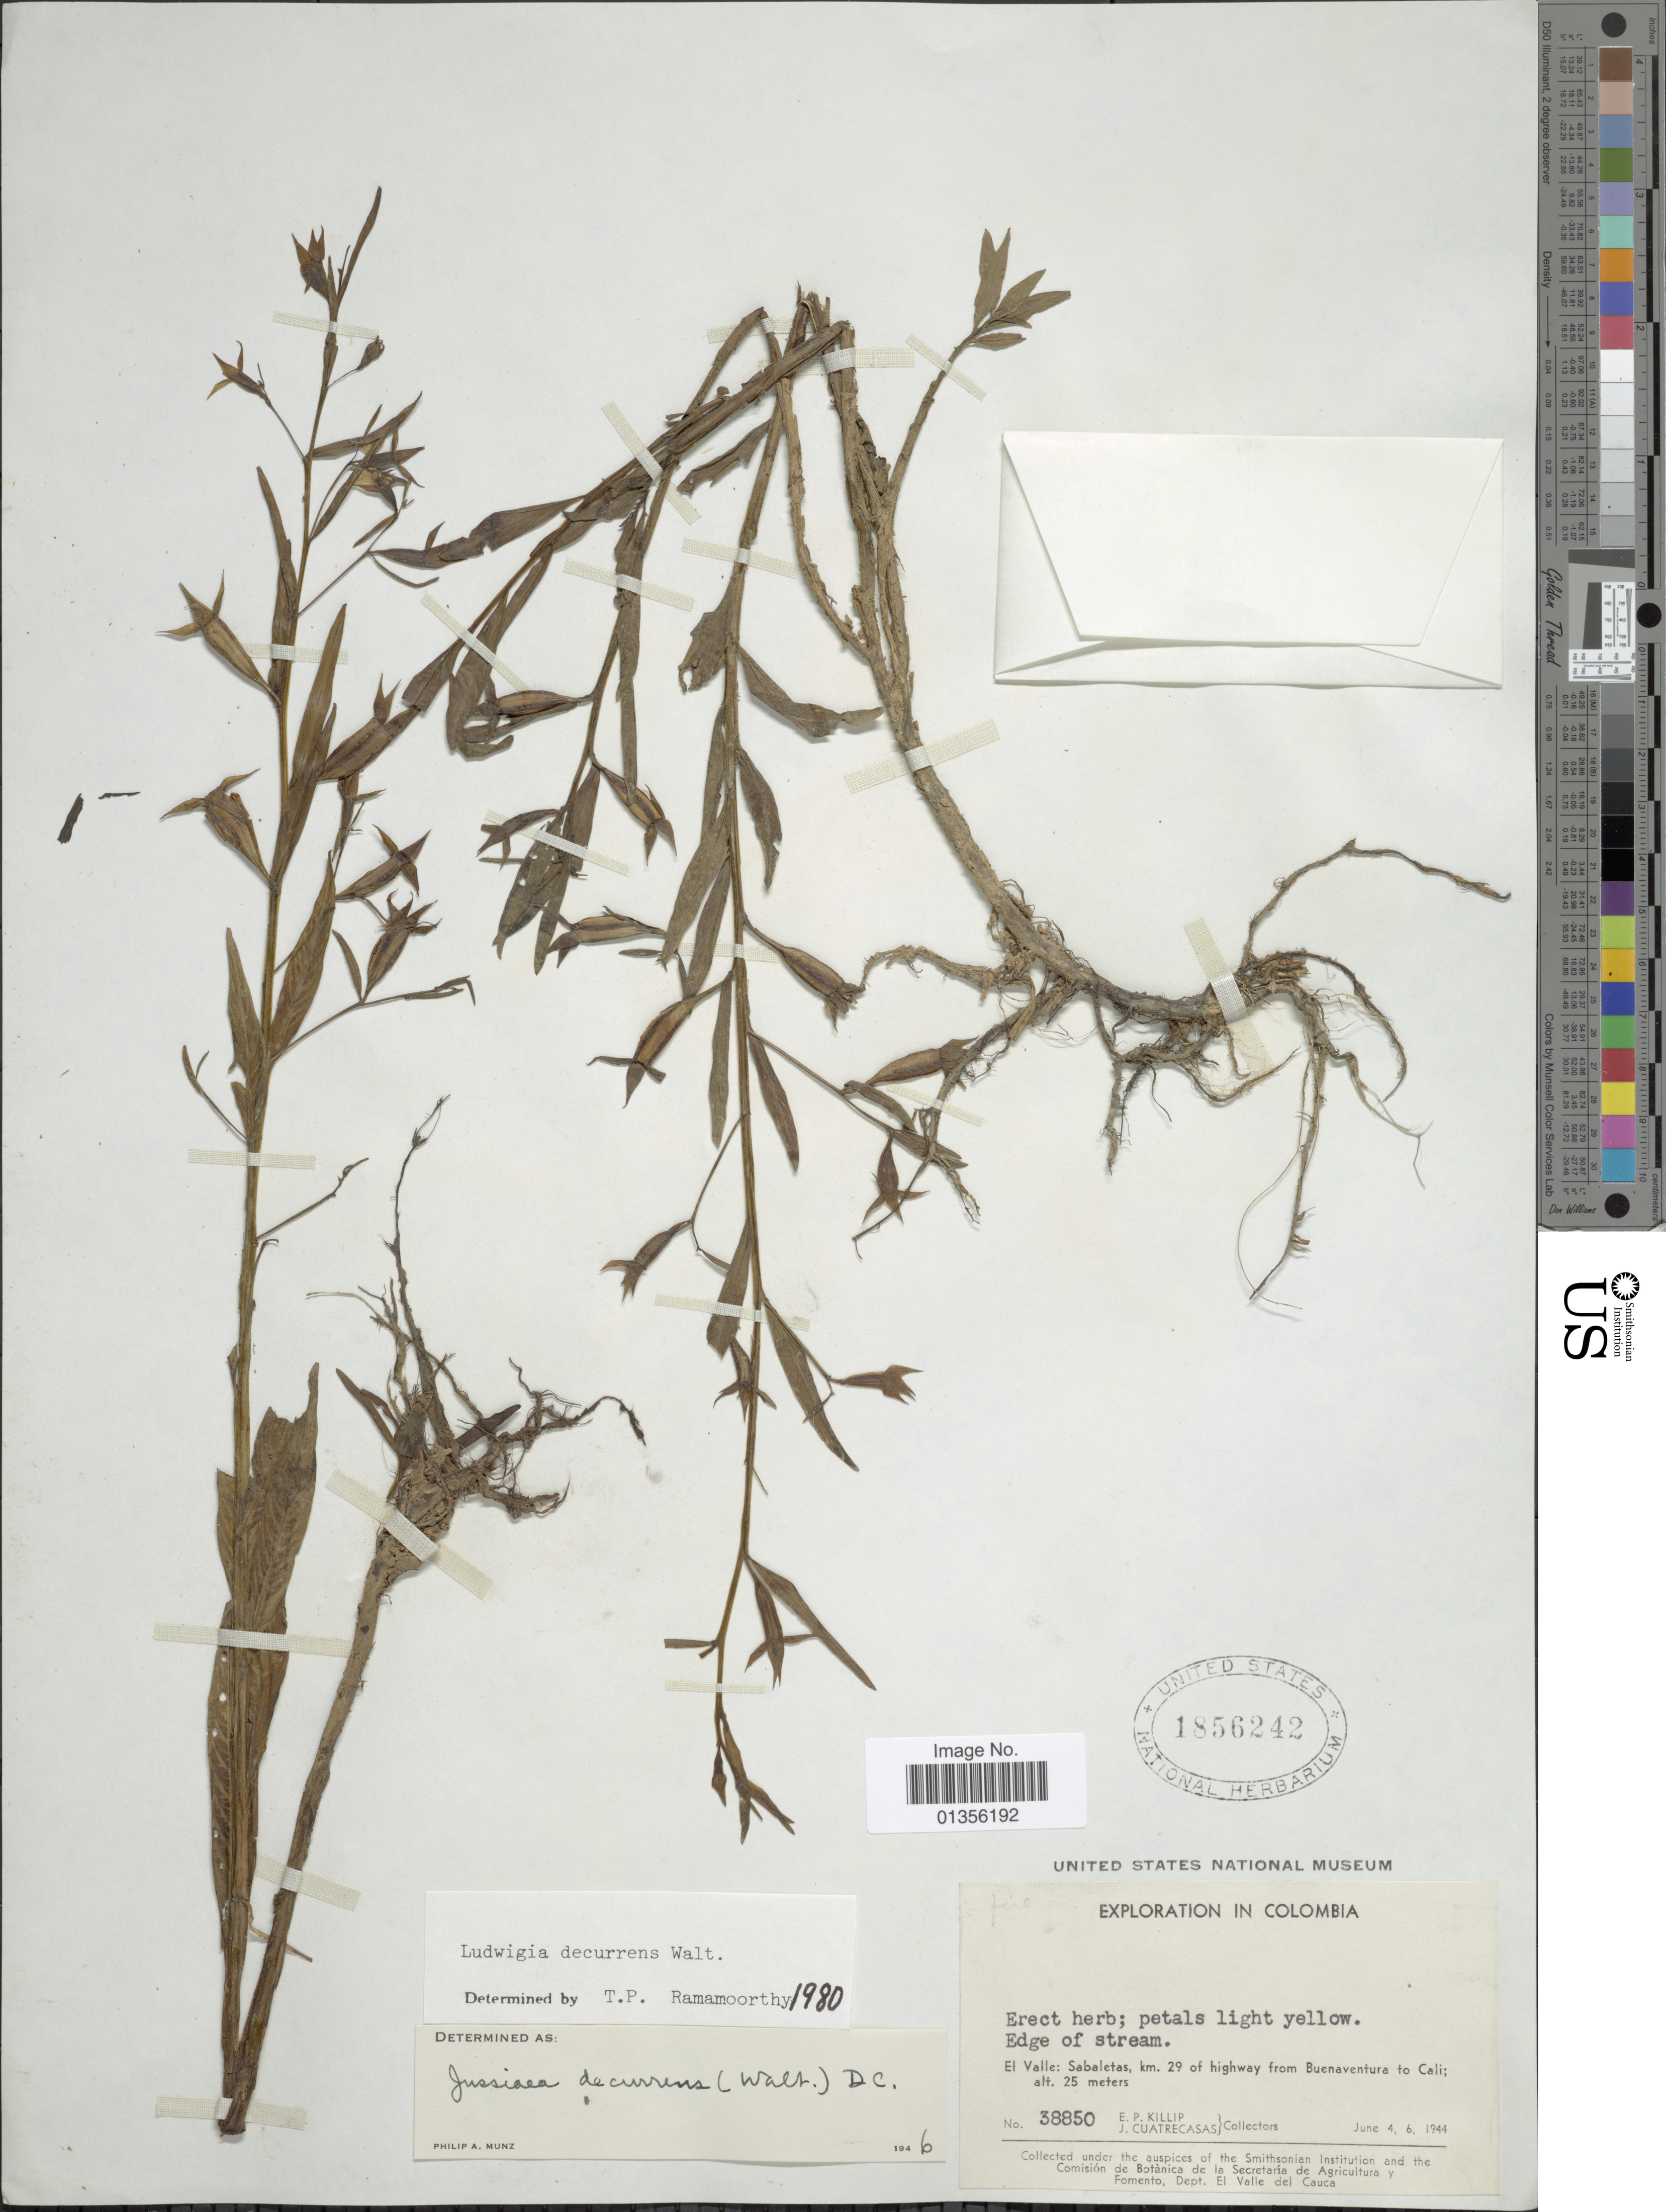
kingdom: Plantae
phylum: Tracheophyta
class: Magnoliopsida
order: Myrtales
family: Onagraceae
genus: Ludwigia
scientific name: Ludwigia decurrens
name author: Walter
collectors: E. P. Killip & J. Cuatrecasas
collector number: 38850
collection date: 1944-06-04/1944-06-06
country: Colombia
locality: El Valle: Sabaletas, km. 29 of highway from Buenaventura to Cali.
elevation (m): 25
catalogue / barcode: US 1856242